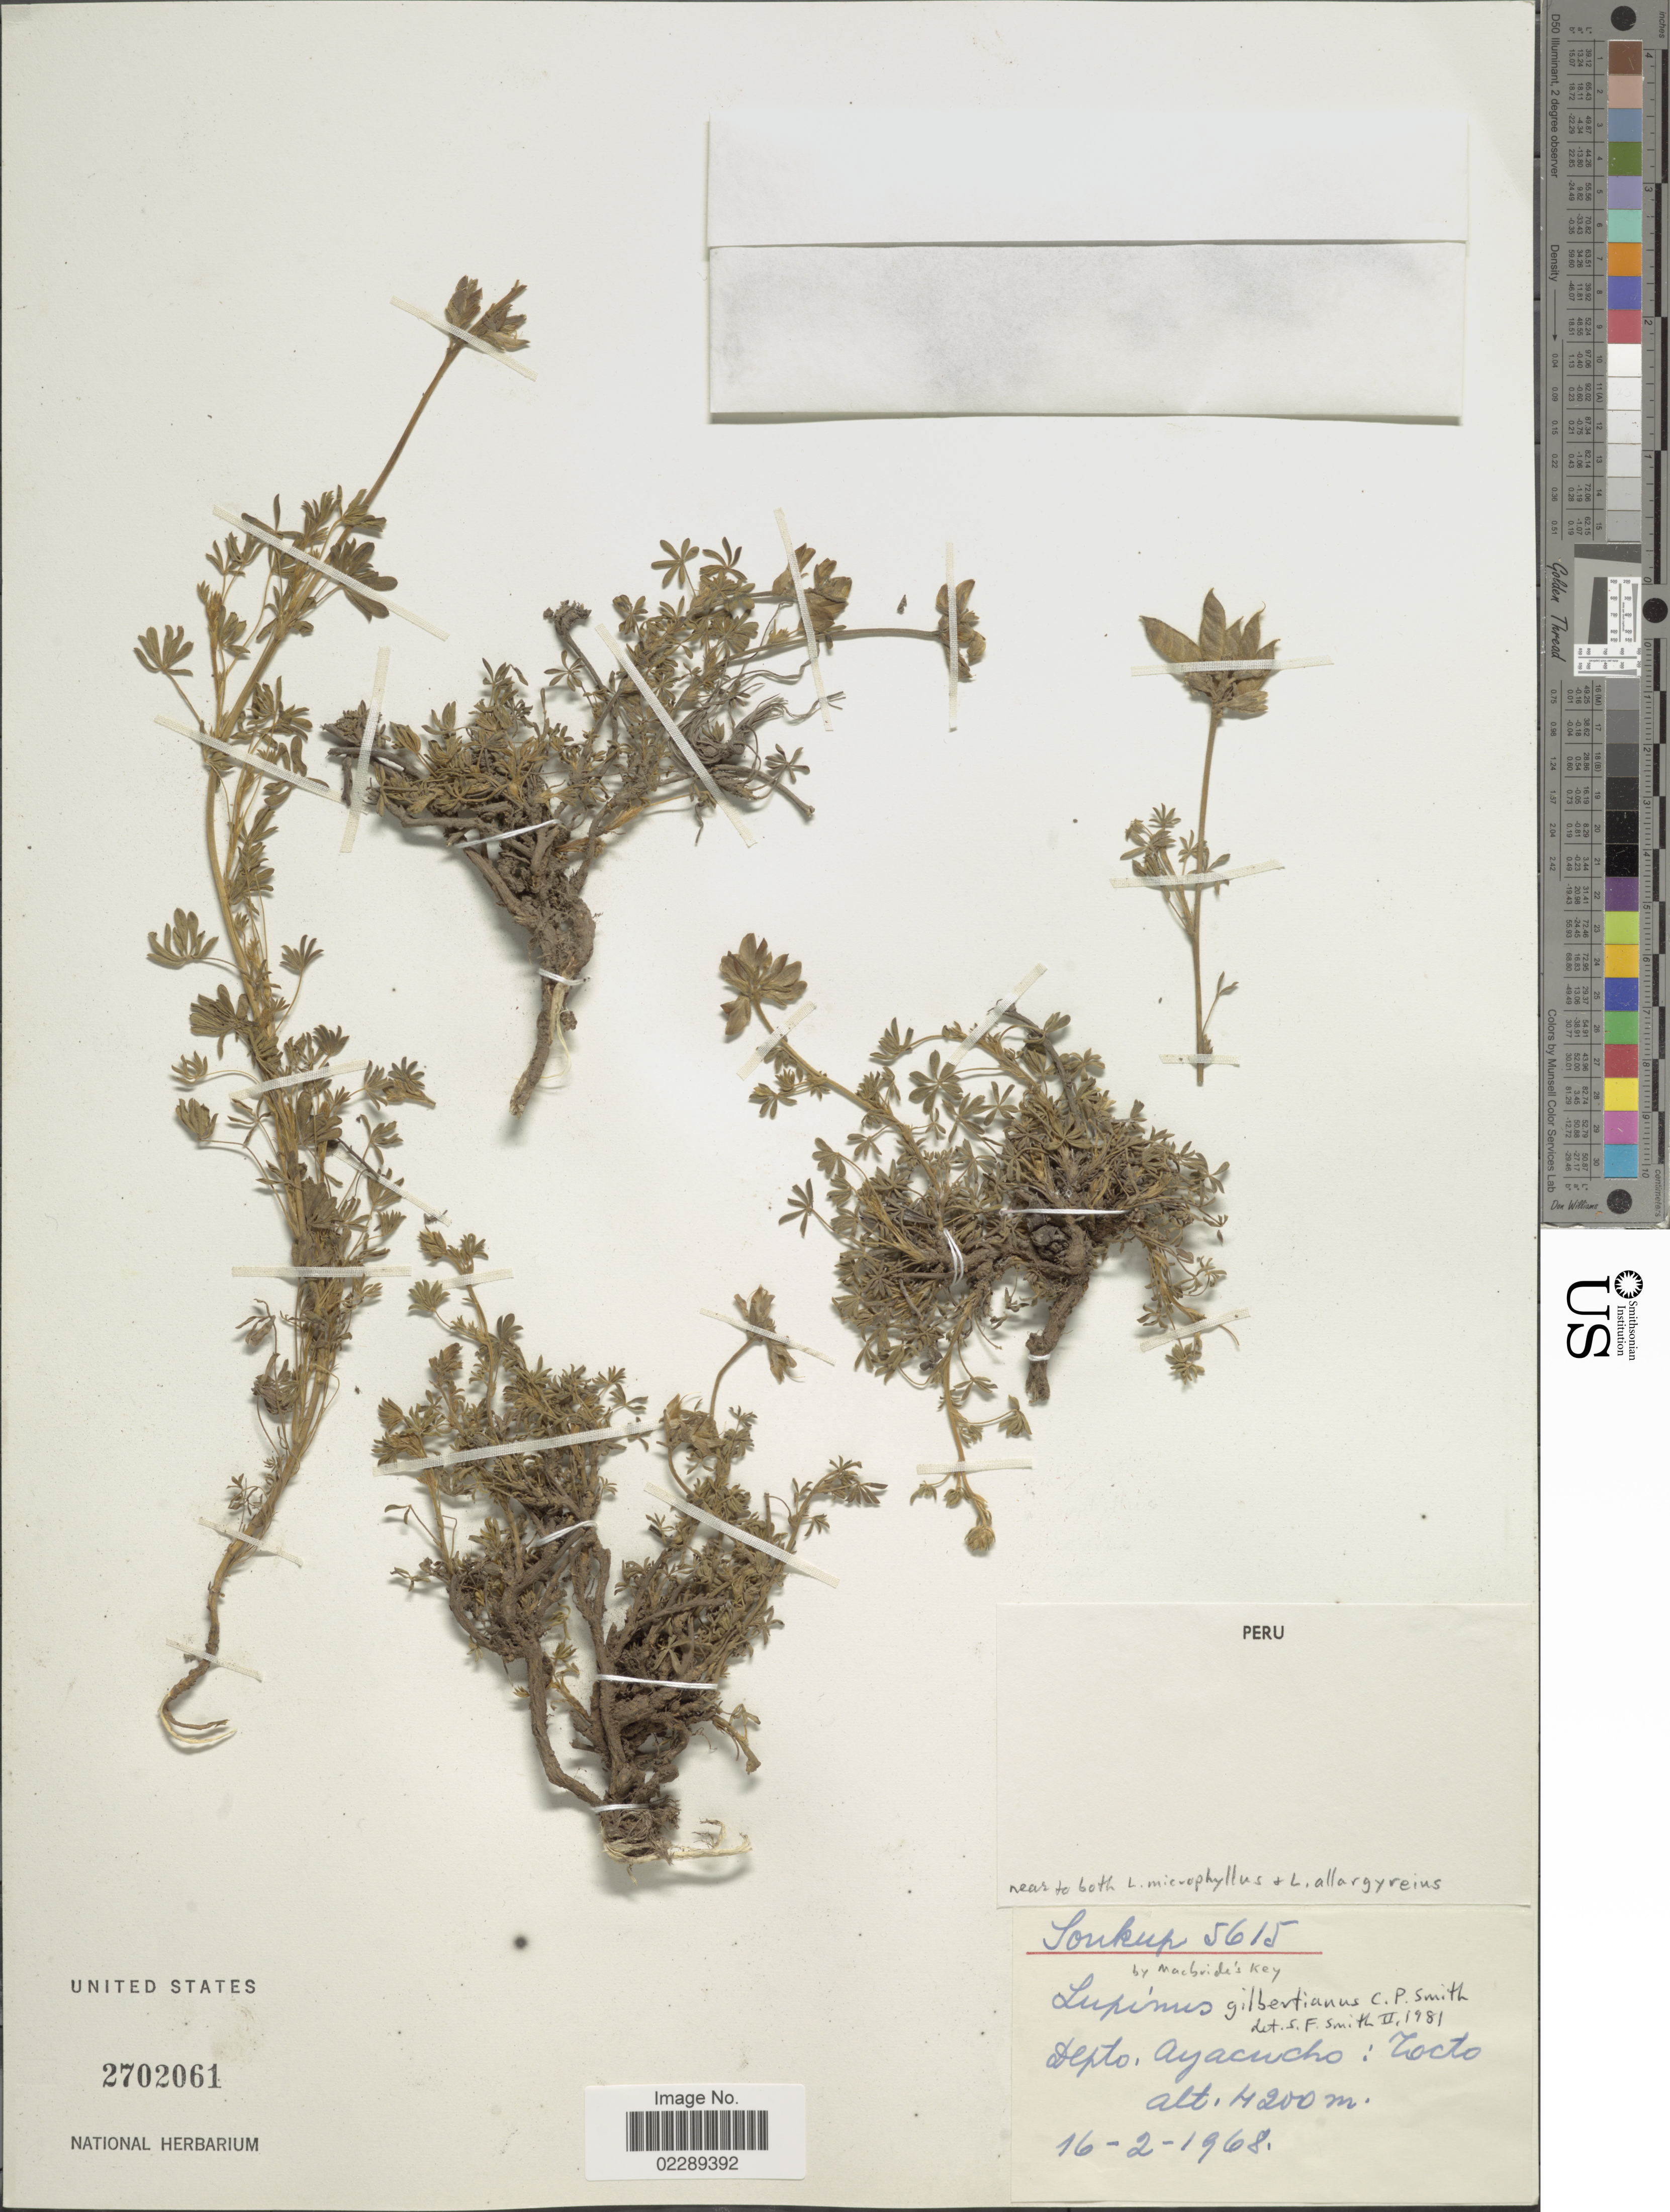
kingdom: Plantae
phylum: Tracheophyta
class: Magnoliopsida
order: Fabales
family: Fabaceae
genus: Lupinus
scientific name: Lupinus gilbertianus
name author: C.P. Sm.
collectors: -- Soukup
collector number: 5615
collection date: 1968-02-16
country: Peru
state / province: Ayacucho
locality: Depto. Ayacucho: Tocto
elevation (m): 4200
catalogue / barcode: US 2702061